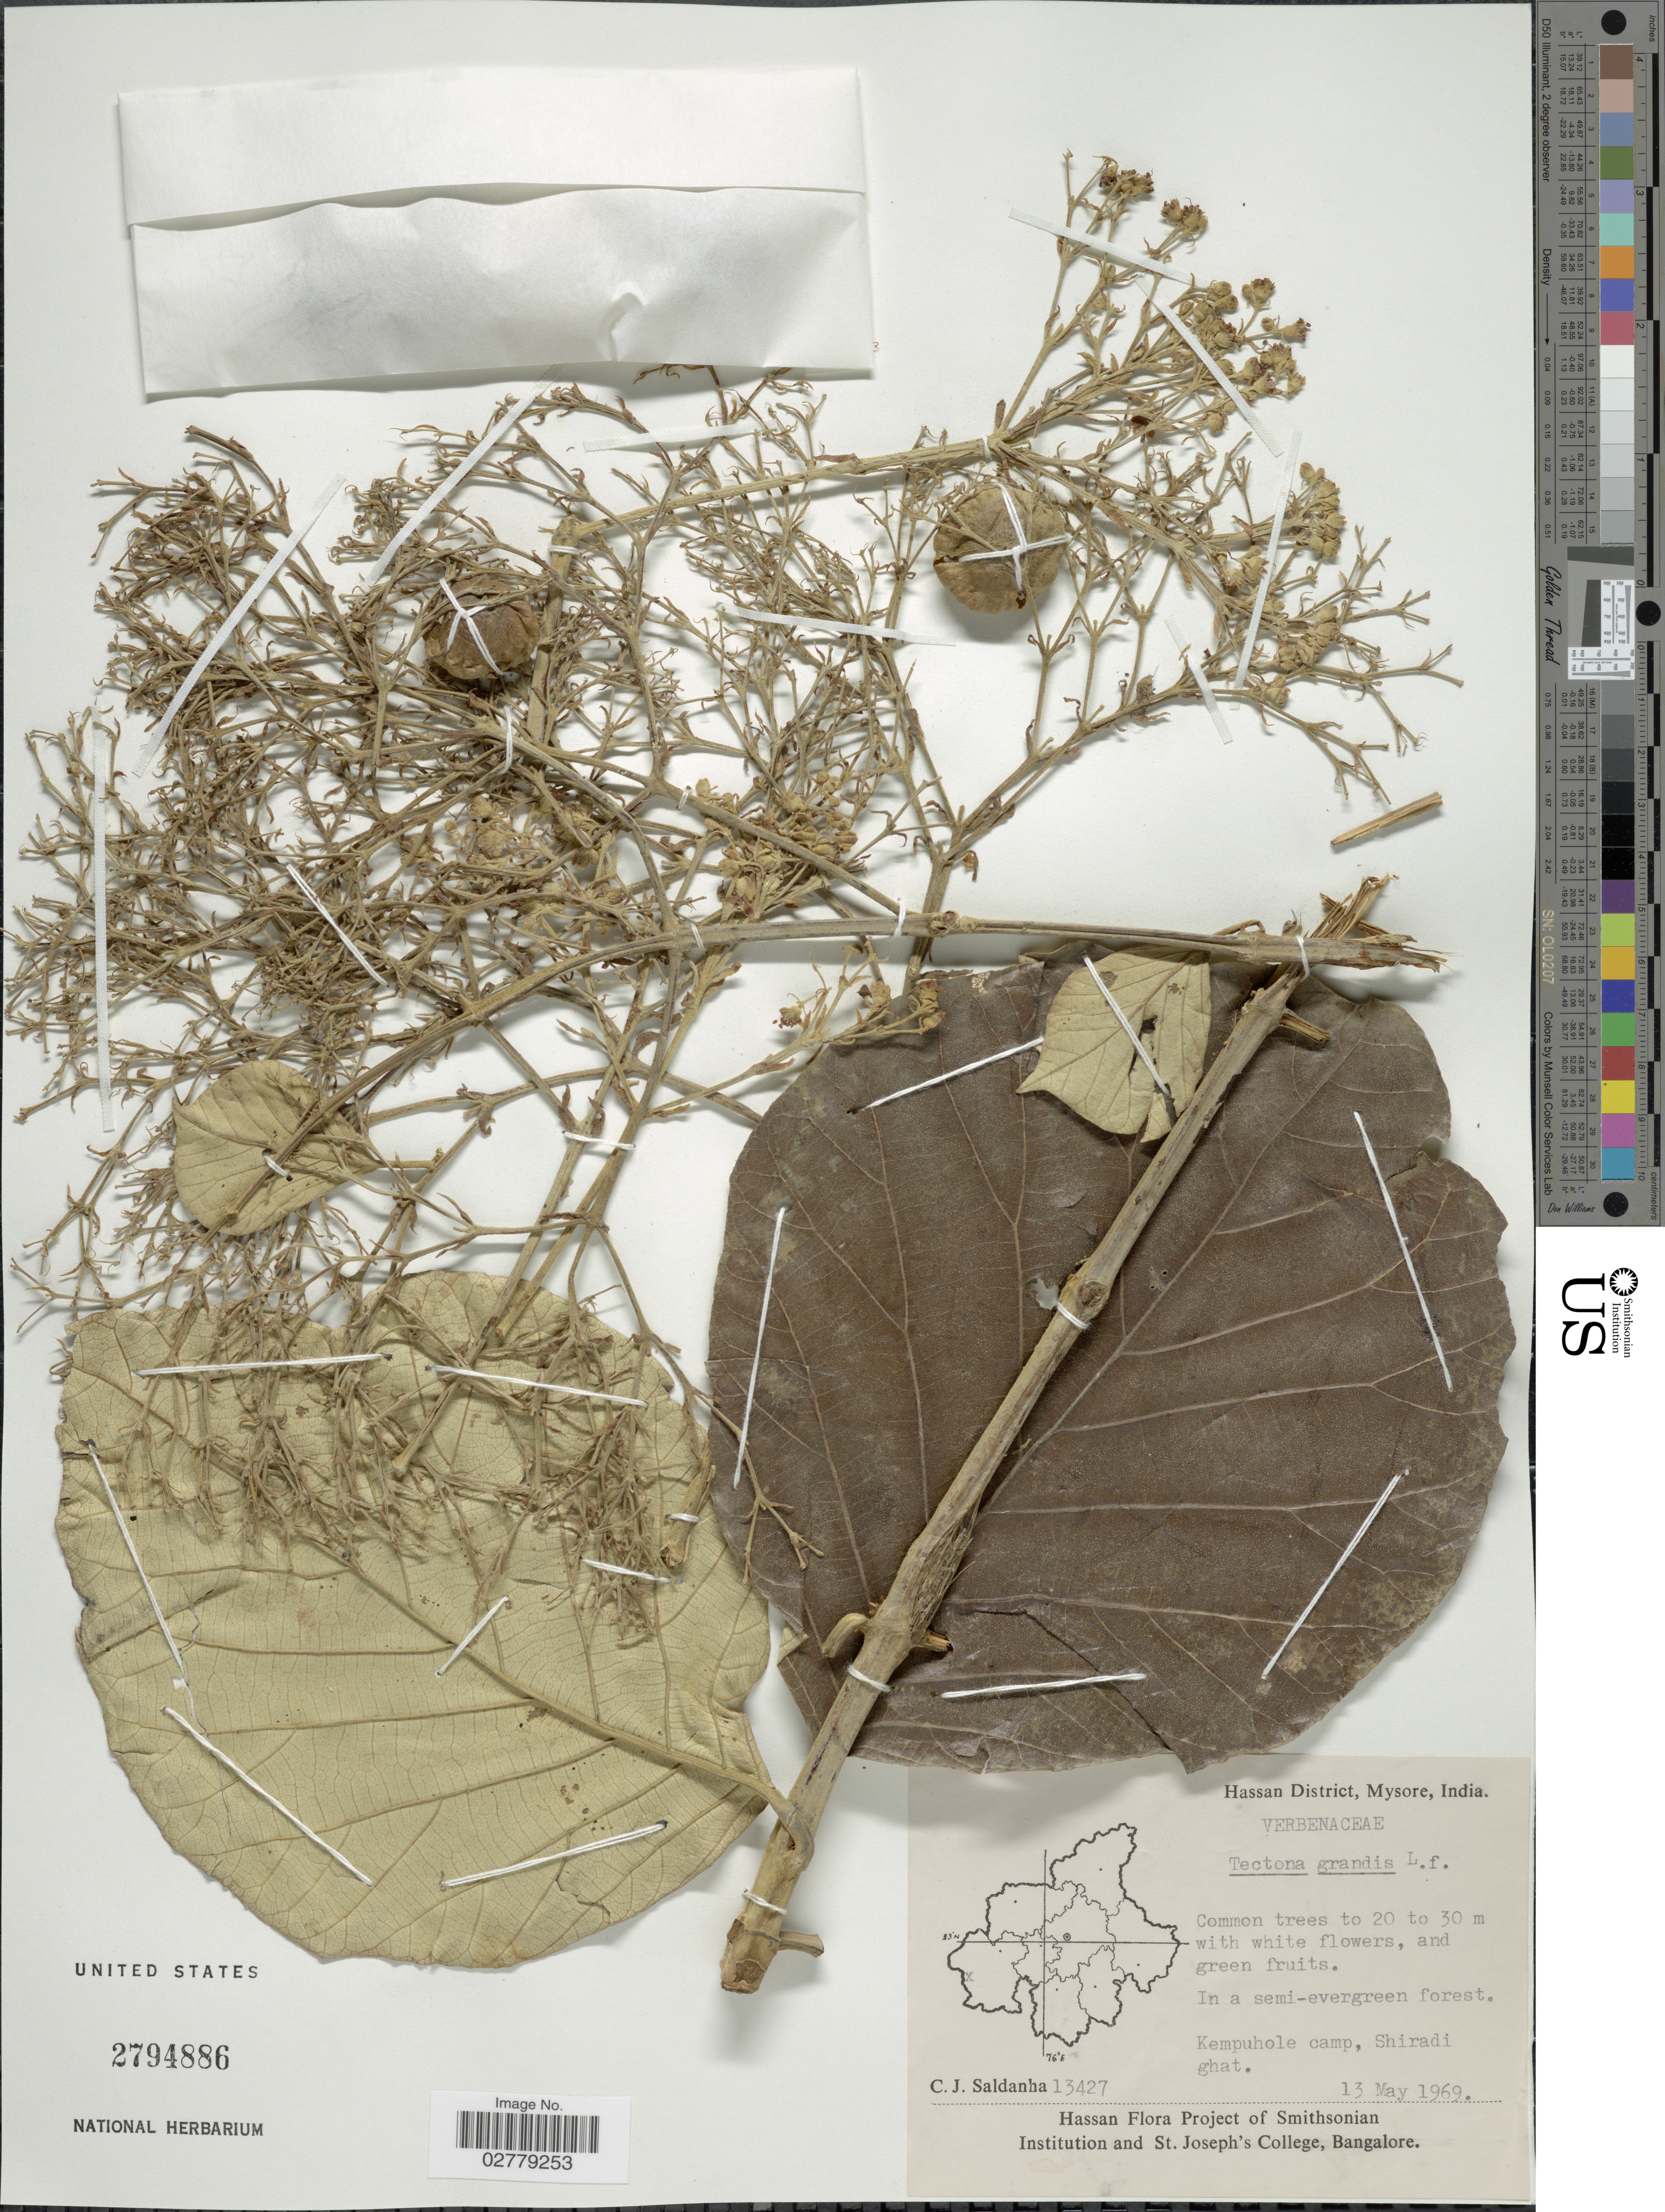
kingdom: Plantae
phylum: Tracheophyta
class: Magnoliopsida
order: Lamiales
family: Lamiaceae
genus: Tectona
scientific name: Tectona grandis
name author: L. f.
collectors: C. J. Saldanha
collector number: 13427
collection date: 1969-05-13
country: India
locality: Hassan District, Mysore. Kempuhole camp. Shiradi ghat.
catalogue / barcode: US 2794886